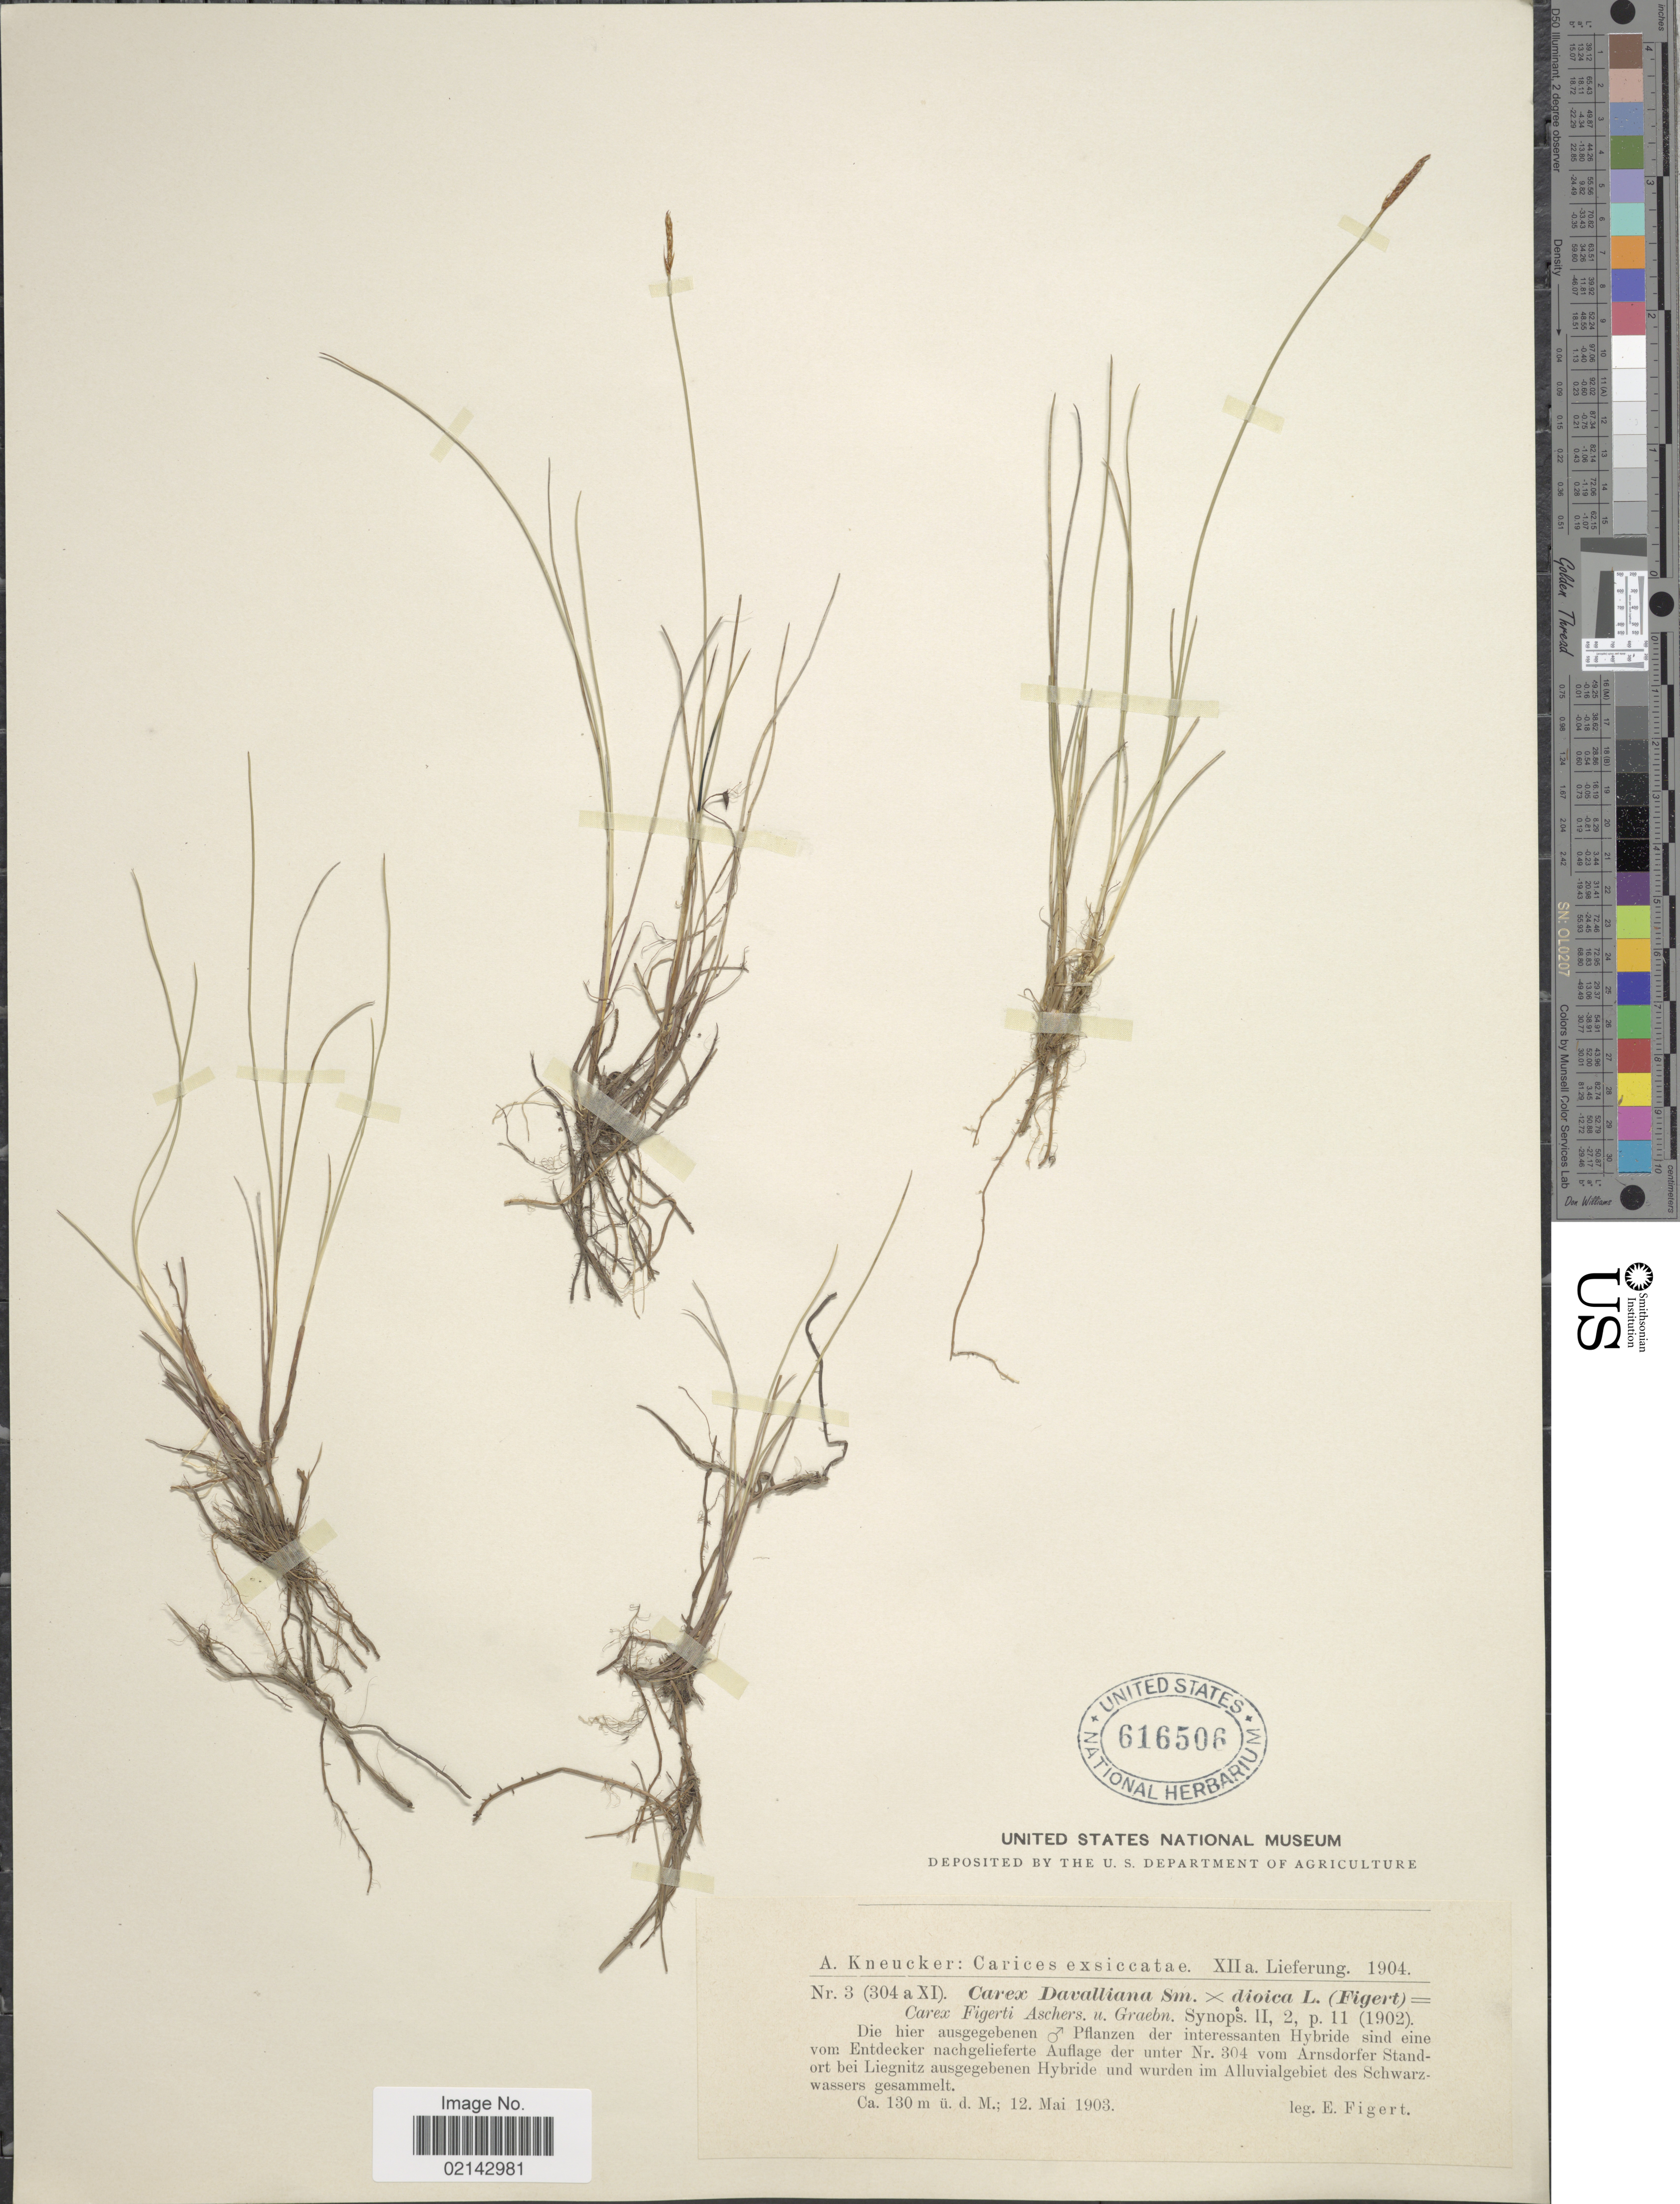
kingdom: Plantae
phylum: Tracheophyta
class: Liliopsida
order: Poales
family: Cyperaceae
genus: Carex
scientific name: Carex davalliana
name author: Sm.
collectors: E. Figert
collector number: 3 (304 a XI)?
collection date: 1903-05-12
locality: Carices, vom Arnsdorfer Standort bei Liegnitz ausgebenen Hybride und wurden im Alluvialgebiet des Schwarzwassers gesammelt.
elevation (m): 130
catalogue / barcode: US 616506